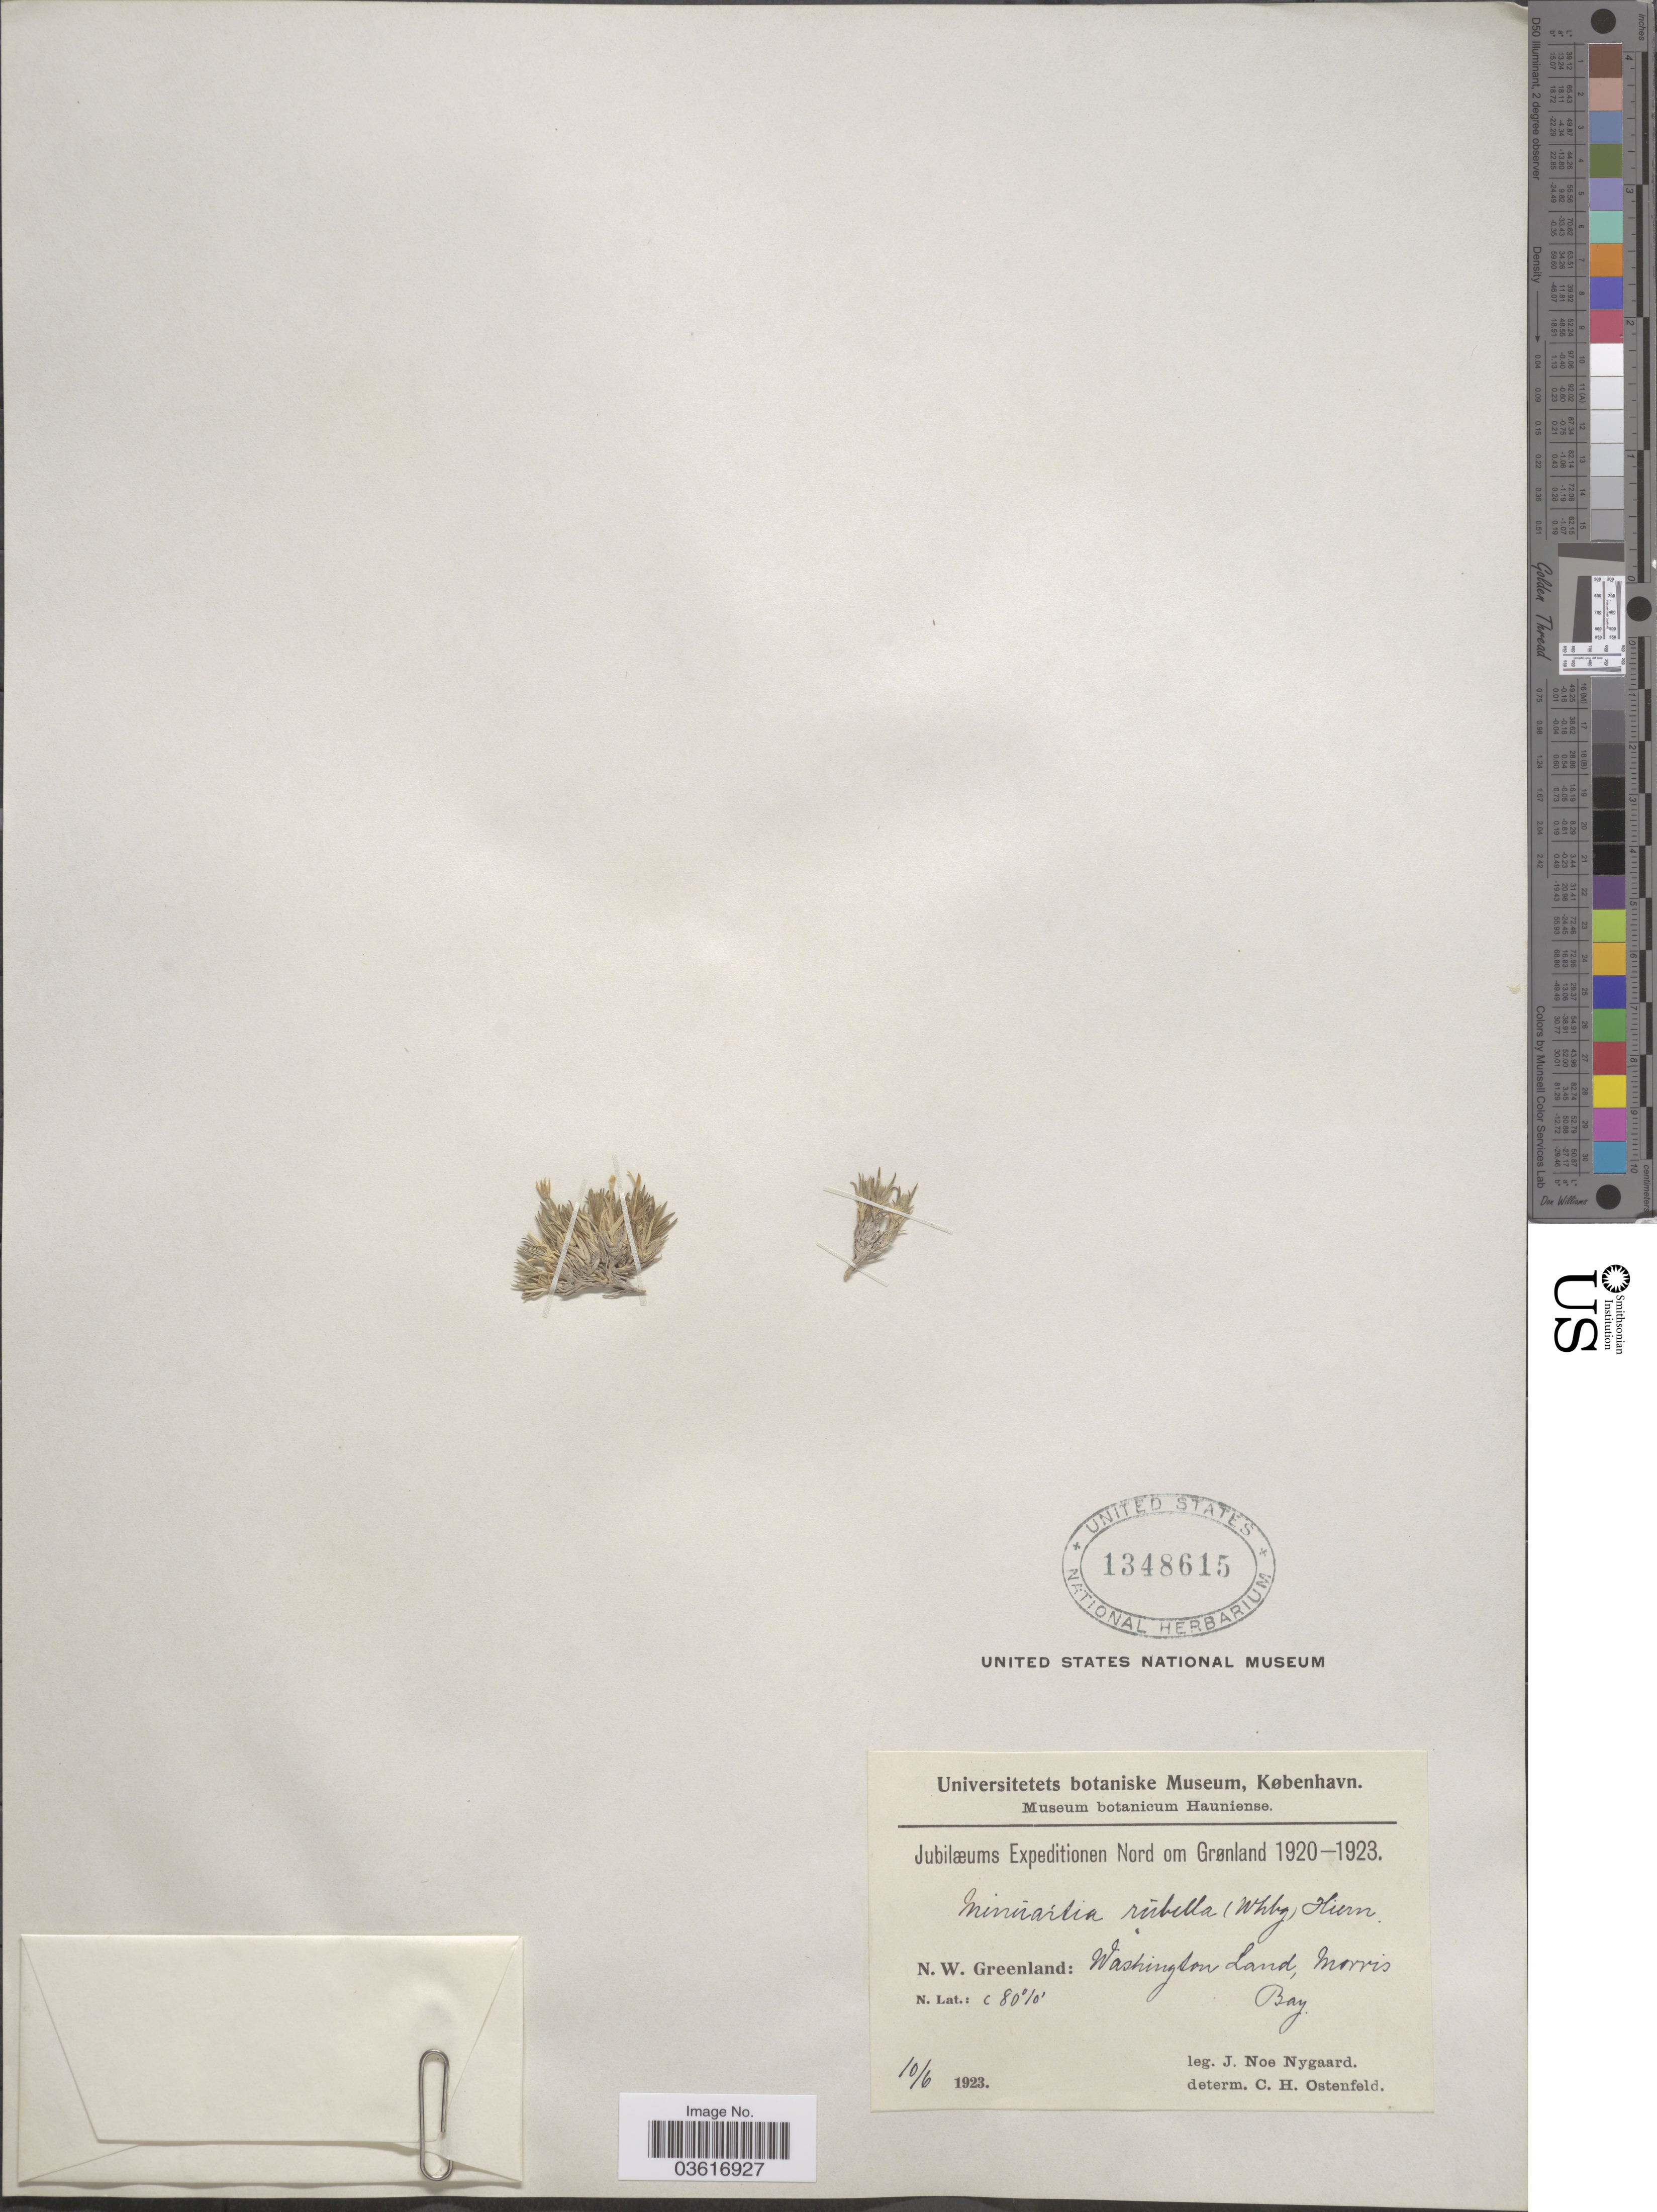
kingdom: Plantae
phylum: Tracheophyta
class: Magnoliopsida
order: Caryophyllales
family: Caryophyllaceae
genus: Minuartia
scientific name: Minuartia verna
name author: (L.) Hiern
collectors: J. Nygaard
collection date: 1923-06-10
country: Greenland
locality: Nord om Grønland, N.W. Greenland: Washington Land, Morris Bay.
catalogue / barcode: US 1348615